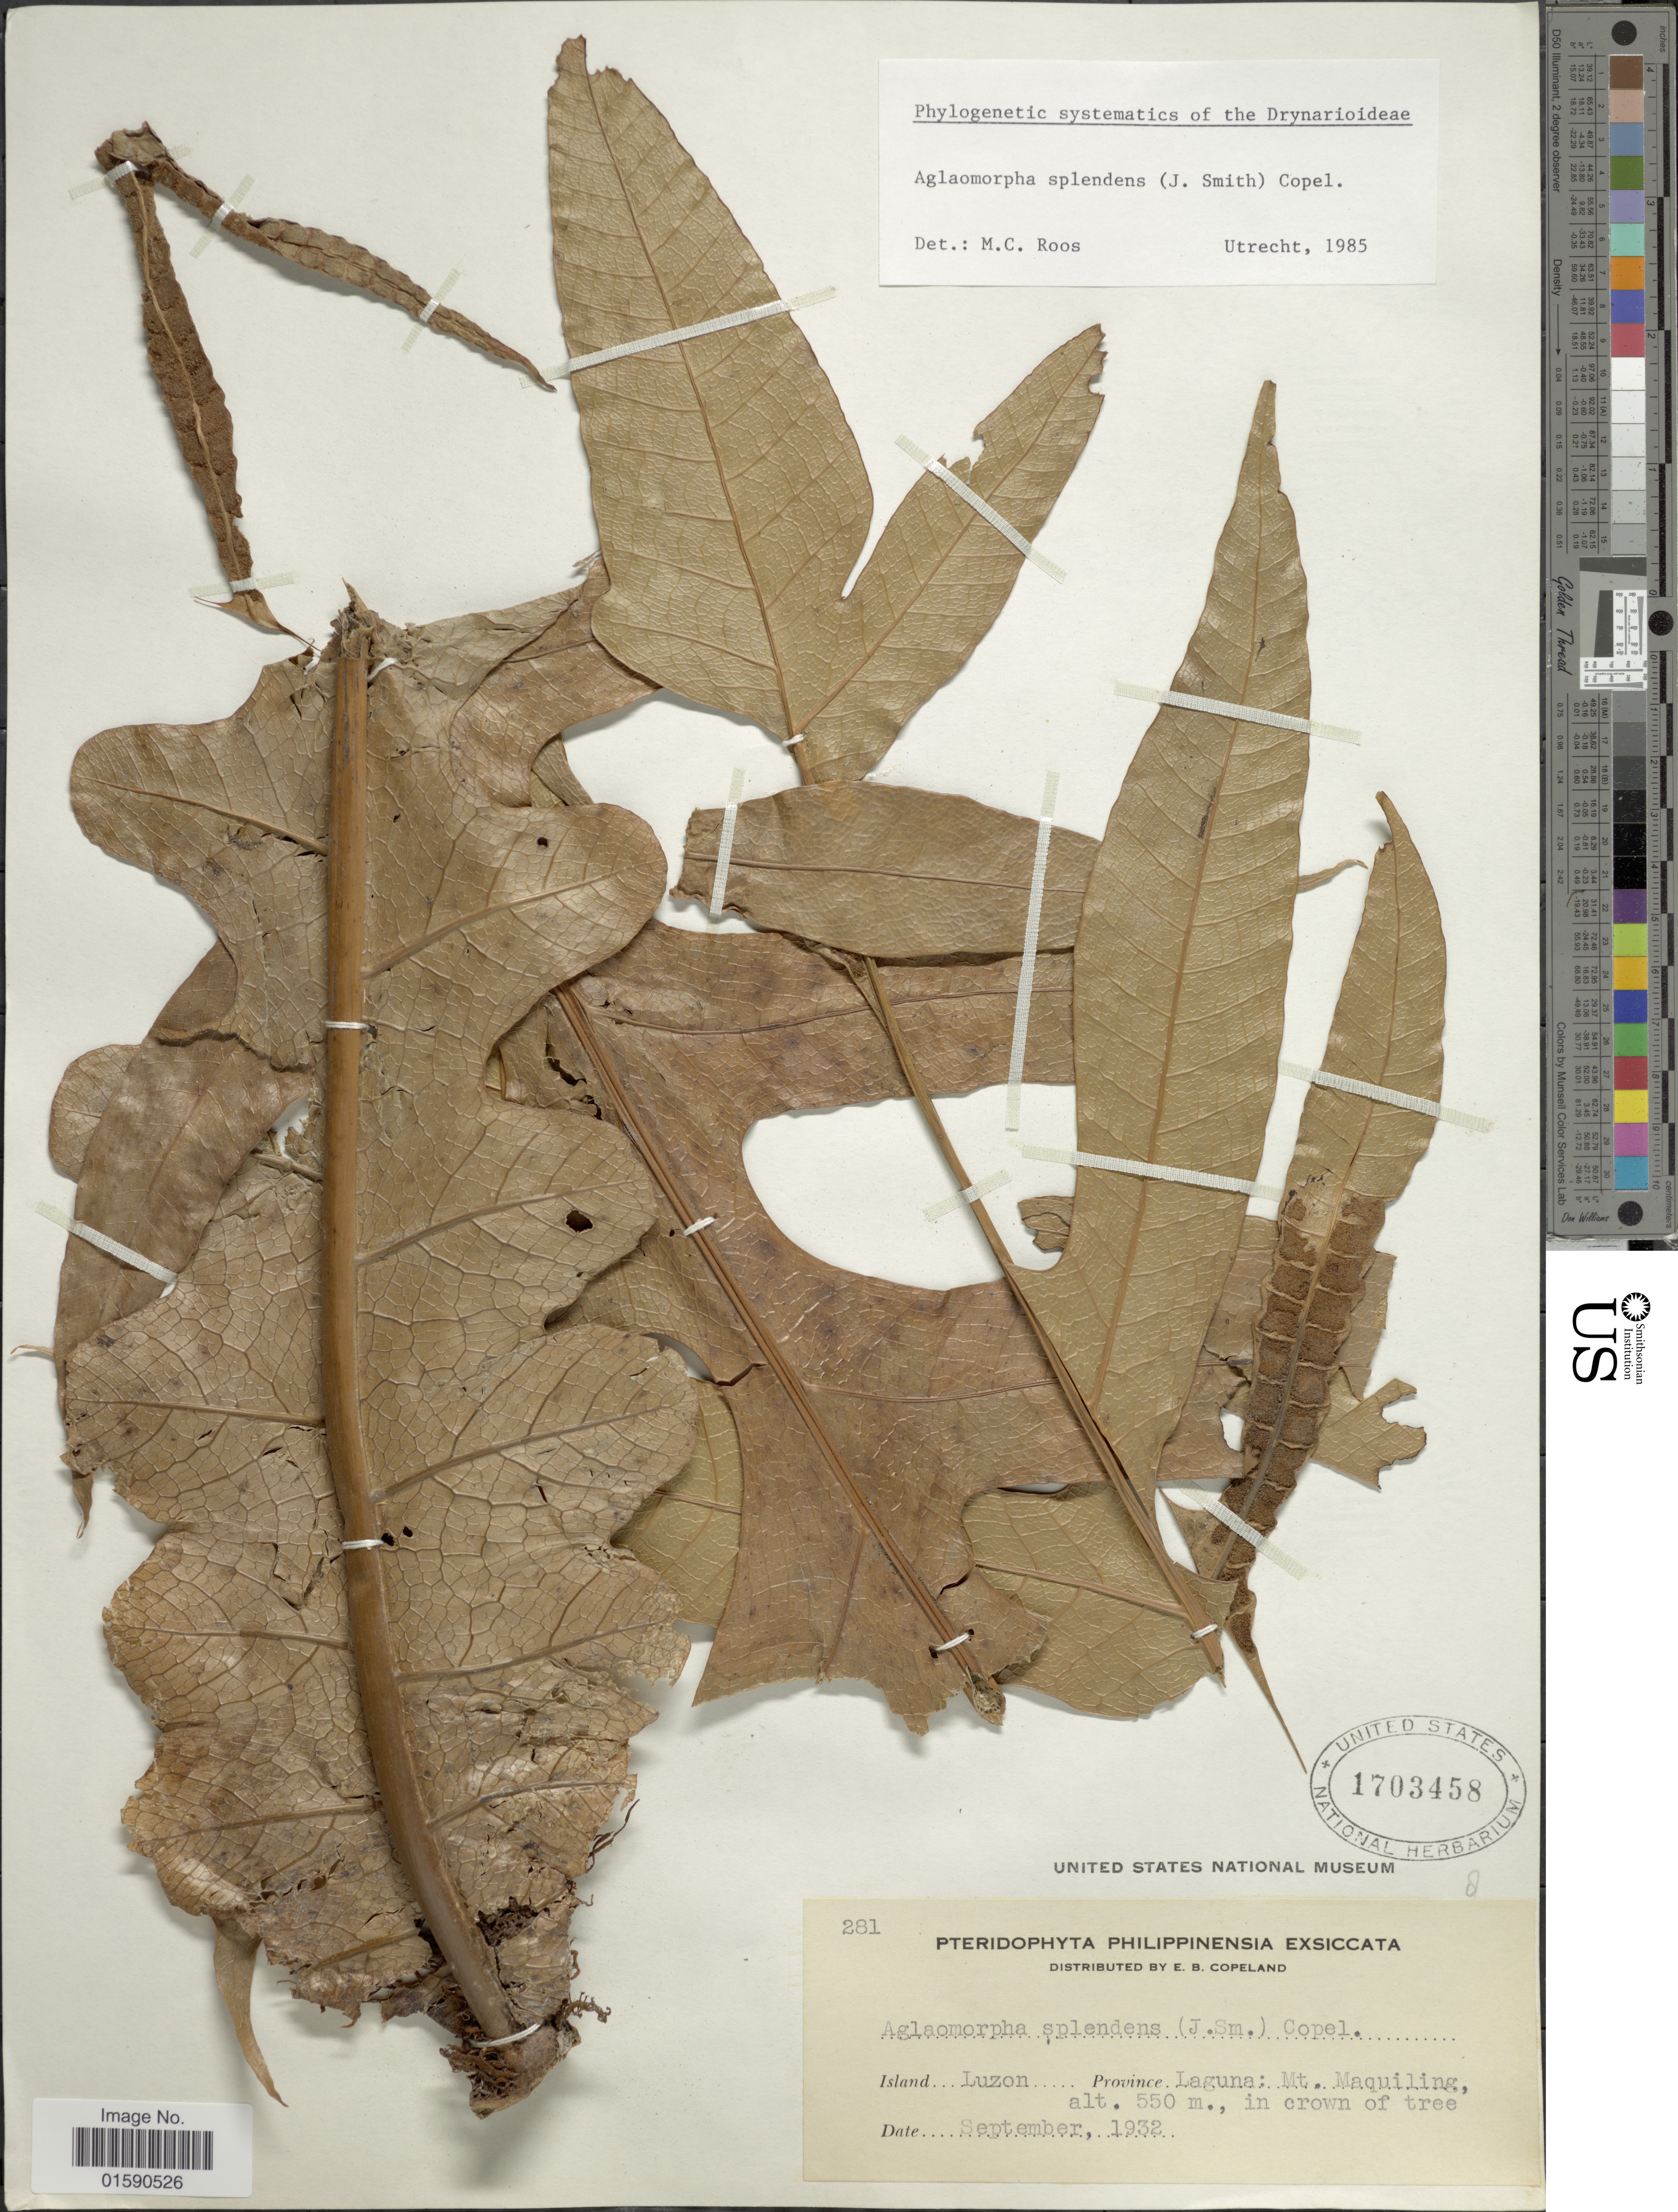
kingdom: Plantae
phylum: Tracheophyta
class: Polypodiopsida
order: Polypodiales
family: Polypodiaceae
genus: Aglaomorpha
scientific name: Aglaomorpha splendens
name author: (J. Sm.) Copel.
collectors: E. B. Copeland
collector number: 281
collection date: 1932-09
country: Philippines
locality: Island Luzon. Province: Laguna: Mt Maquiling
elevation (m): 550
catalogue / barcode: US 1703458